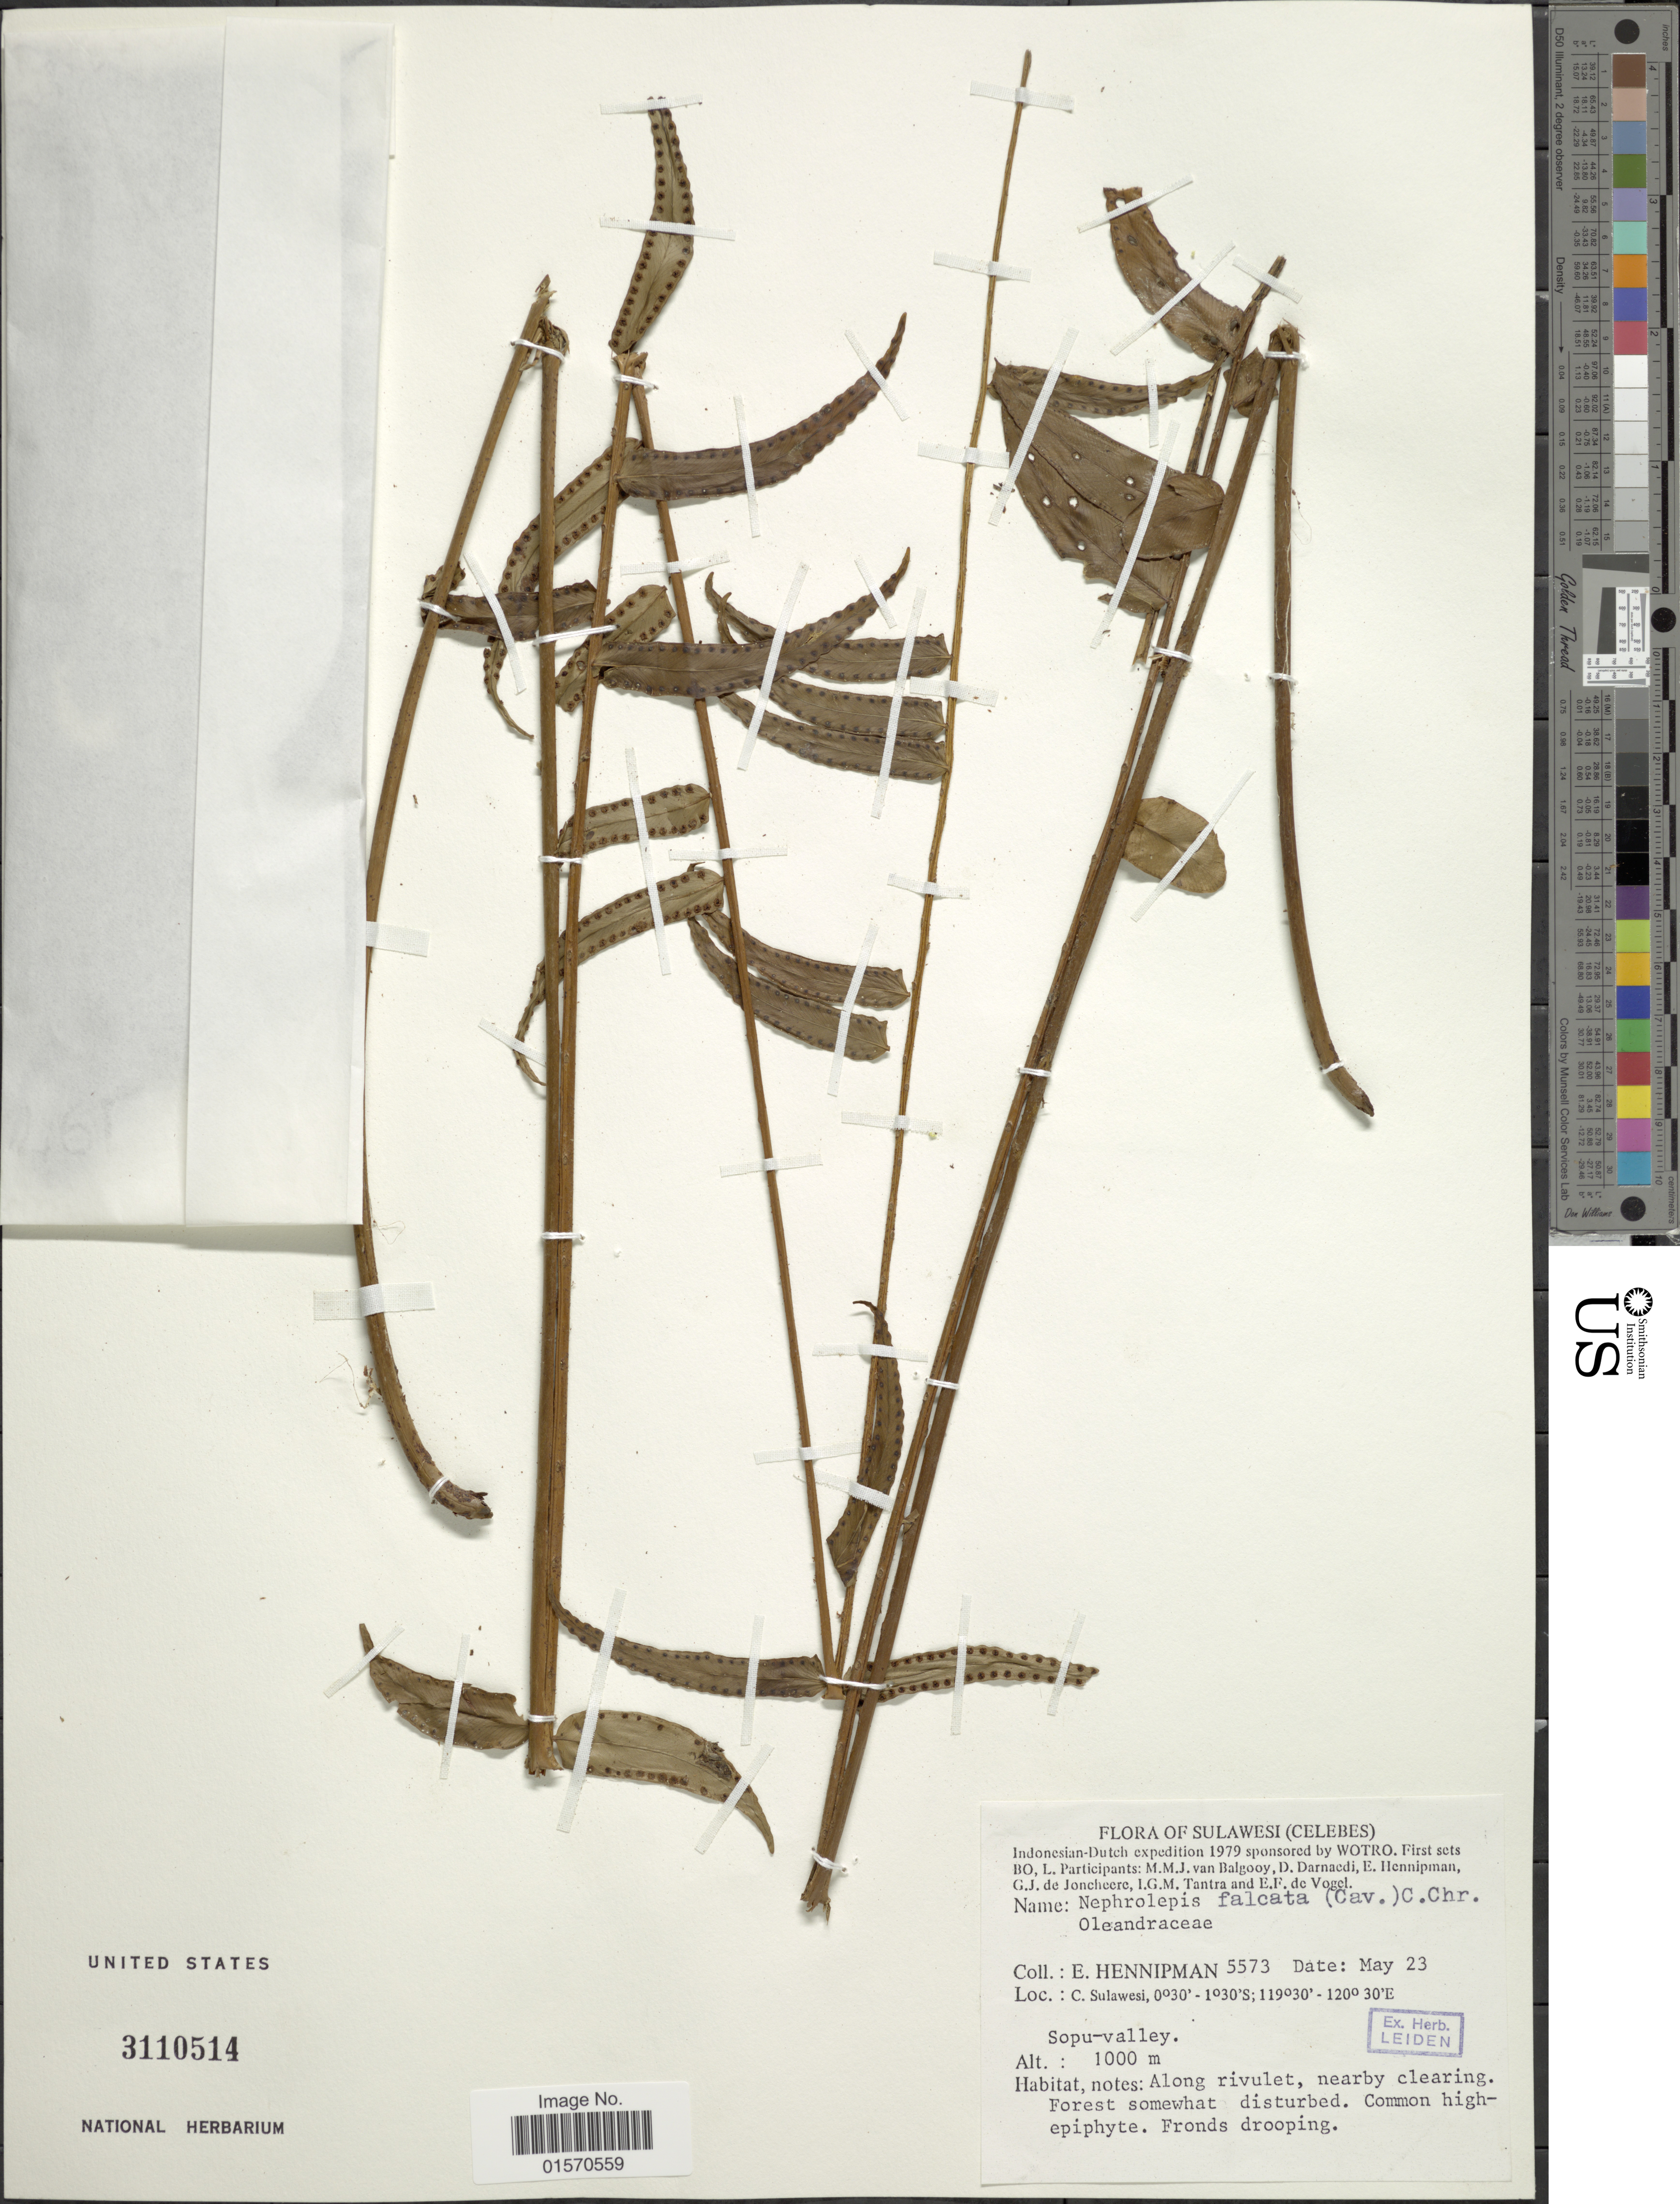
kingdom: Plantae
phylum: Tracheophyta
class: Polypodiopsida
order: Polypodiales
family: Nephrolepidaceae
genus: Nephrolepis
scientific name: Nephrolepis falcata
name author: (Cav.) C. Chr.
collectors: E. Hennipman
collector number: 5573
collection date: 1979-05-23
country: Indonesia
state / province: Sulawesi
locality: Sulawesi (Celebes). C. Sulawesi. Sopu-valley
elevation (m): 1000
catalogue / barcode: US 3110514